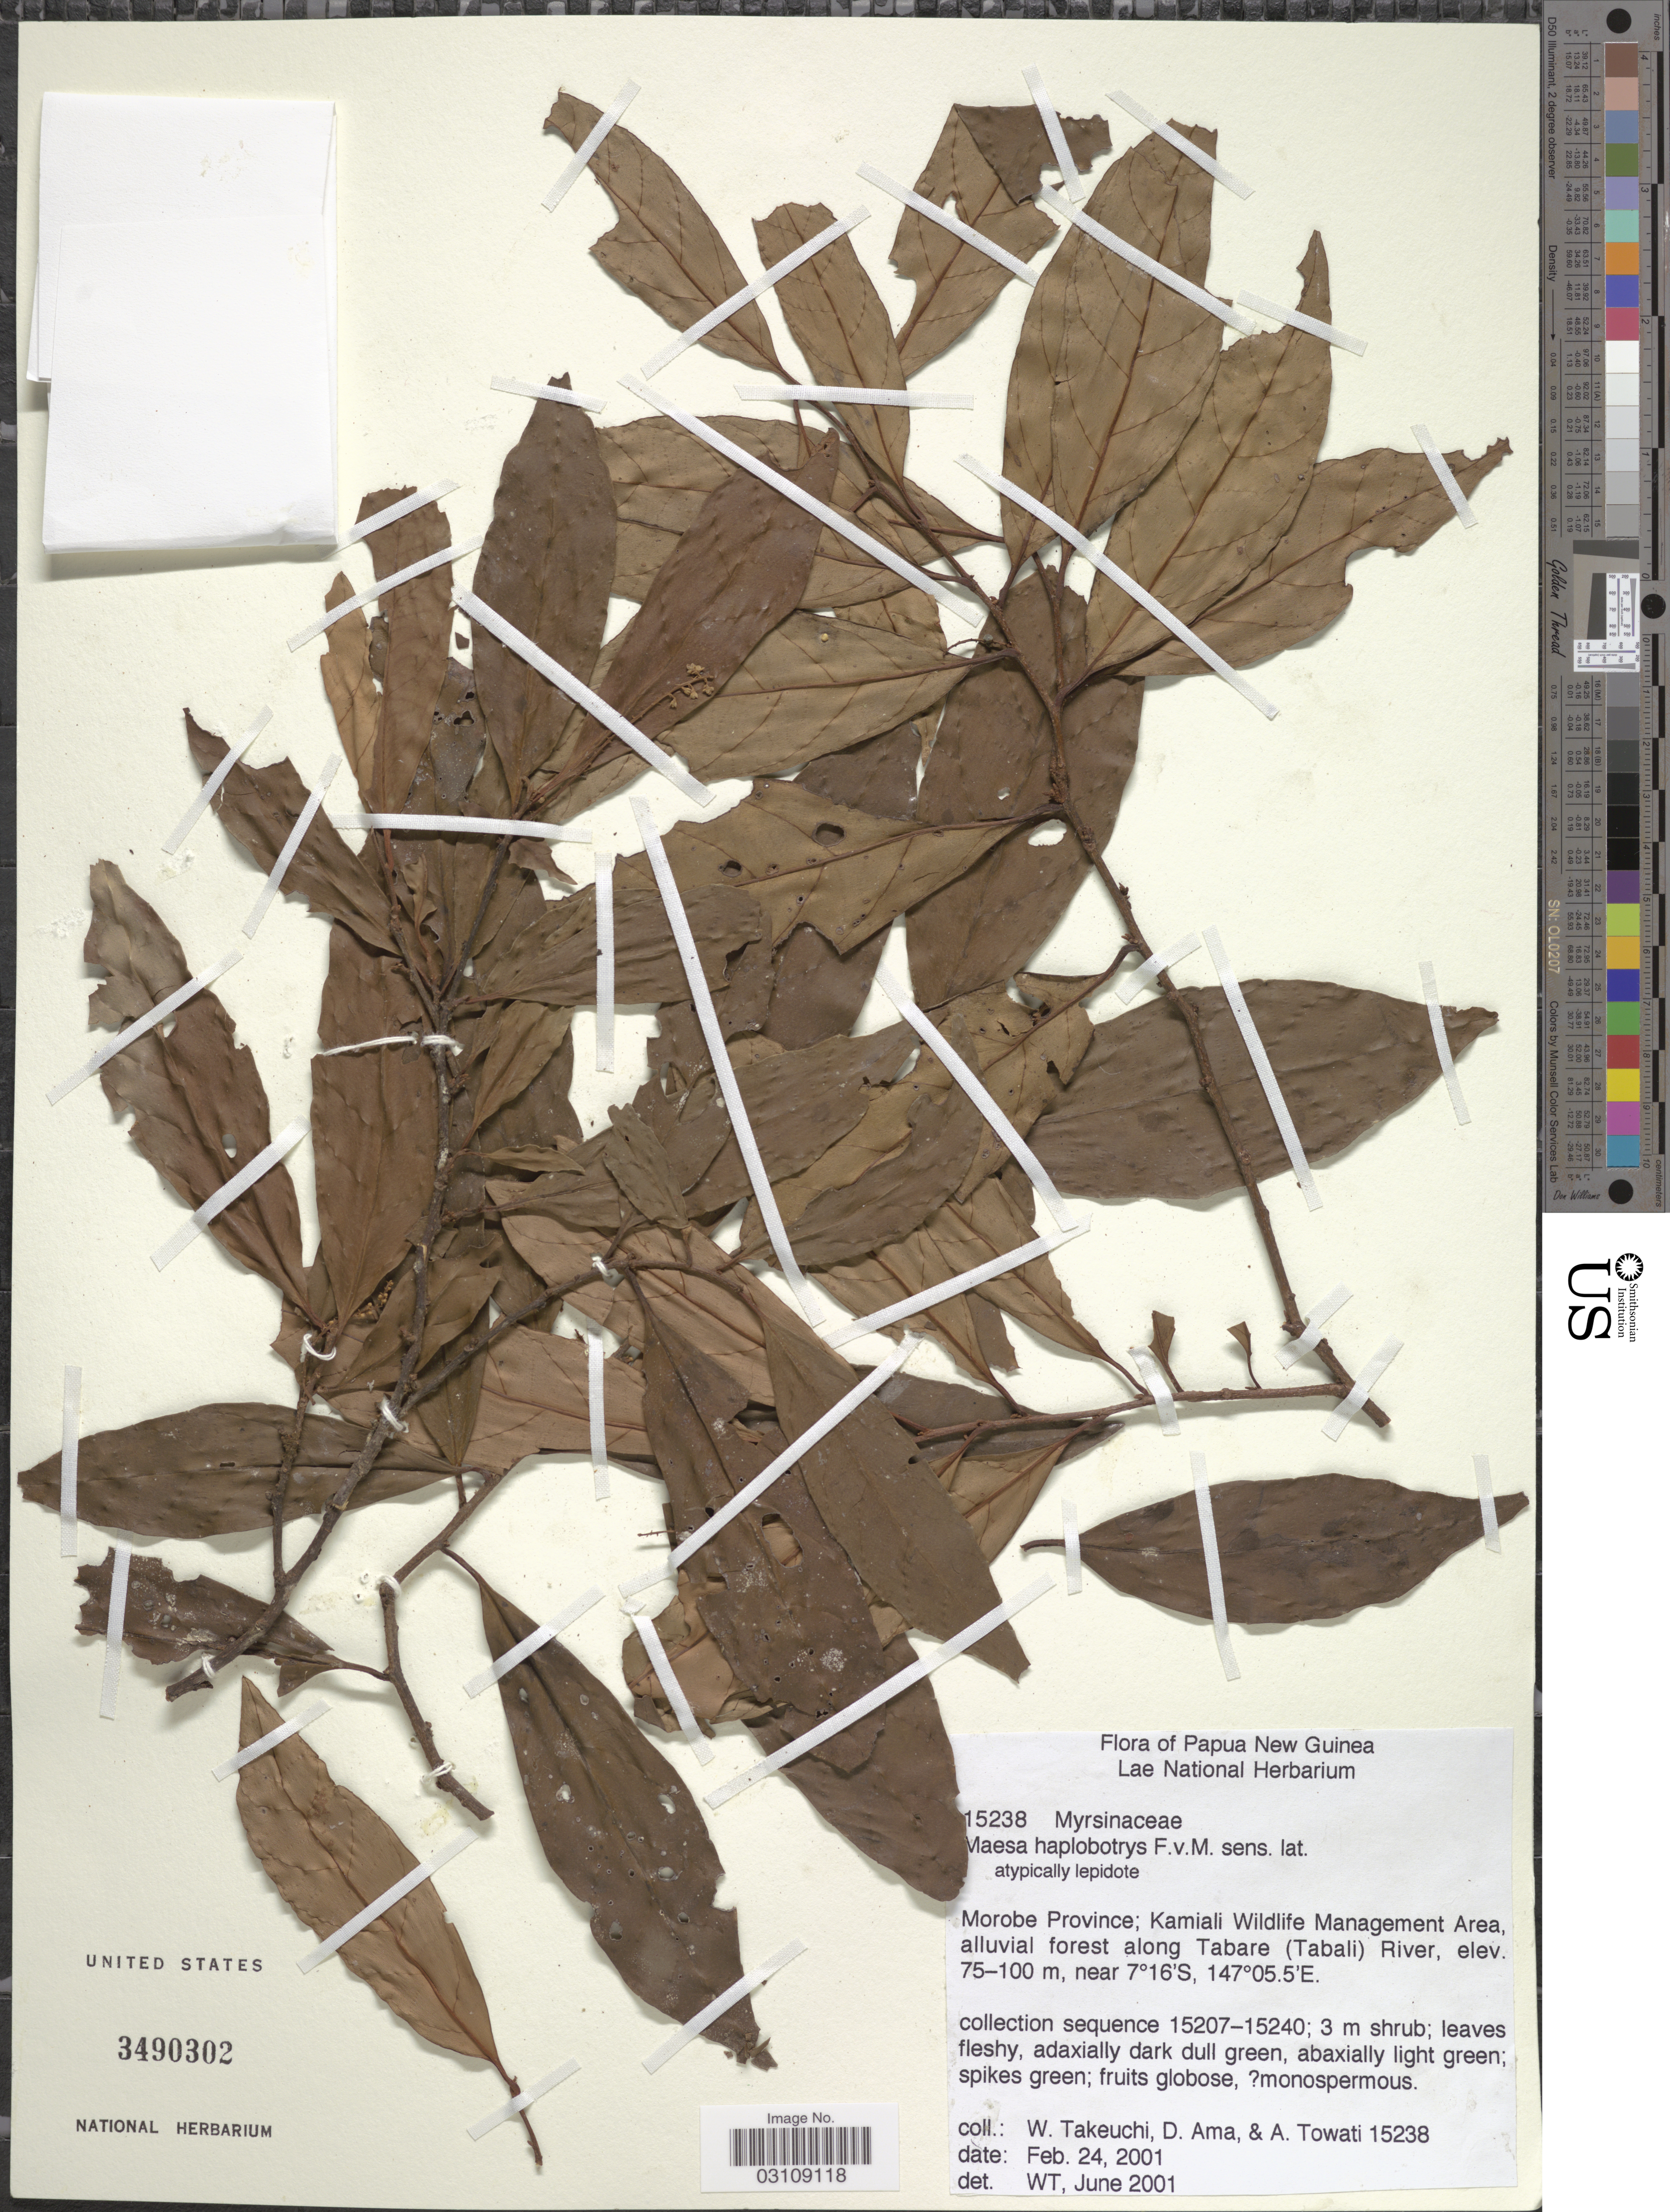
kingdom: Plantae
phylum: Tracheophyta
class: Magnoliopsida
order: Ericales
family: Primulaceae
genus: Maesa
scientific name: Maesa haplobotrys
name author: F. Muell.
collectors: W. Takeuchi, D. Ama & A. Towati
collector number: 15238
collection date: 2001-02-24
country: Papua New Guinea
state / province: Morobe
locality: Kamiali Wildlife Management Area, alluvial forest along Tabare (Tabali) River.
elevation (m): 75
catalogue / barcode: US 3490302